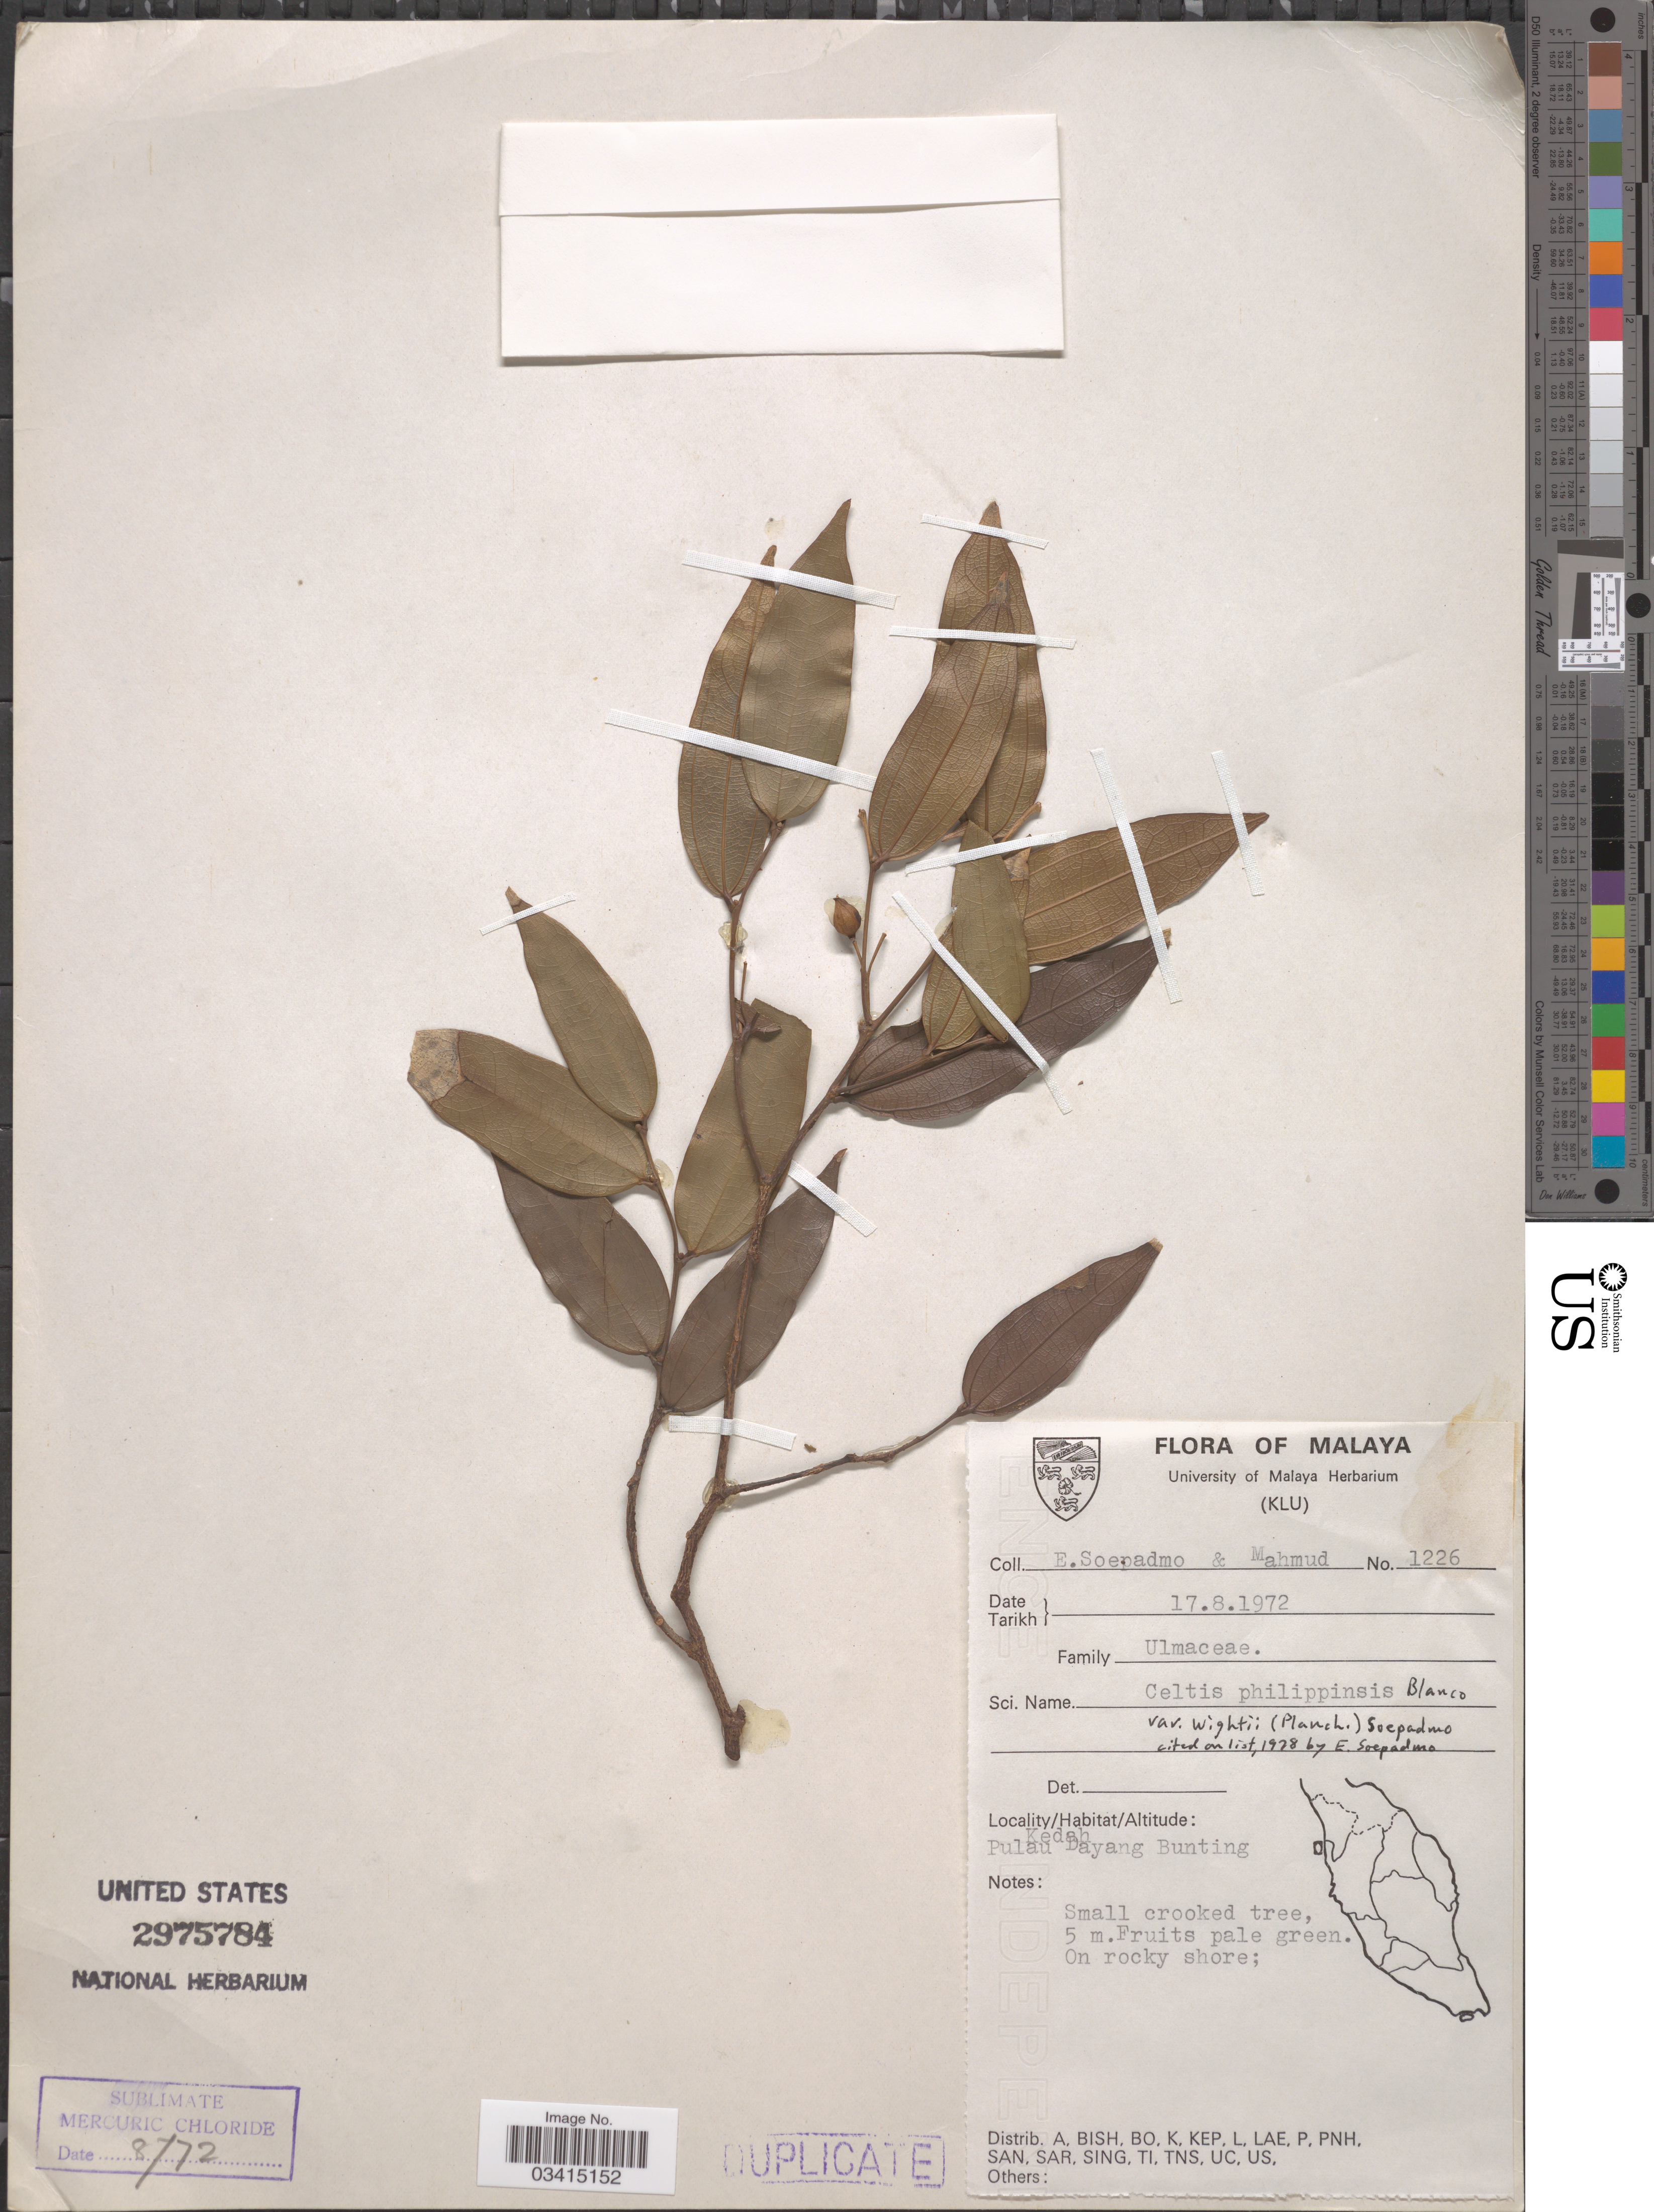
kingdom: Plantae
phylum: Tracheophyta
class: Magnoliopsida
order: Rosales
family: Cannabaceae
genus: Celtis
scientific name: Celtis philippensis var. wightii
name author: (Planch.) Soepadmo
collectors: E. Soepadmo & -. Mahmud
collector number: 1226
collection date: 1972-08-17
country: Malaysia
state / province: Kedah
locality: Malaya. Pulau Dayang Bunting.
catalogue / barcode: US 2975784